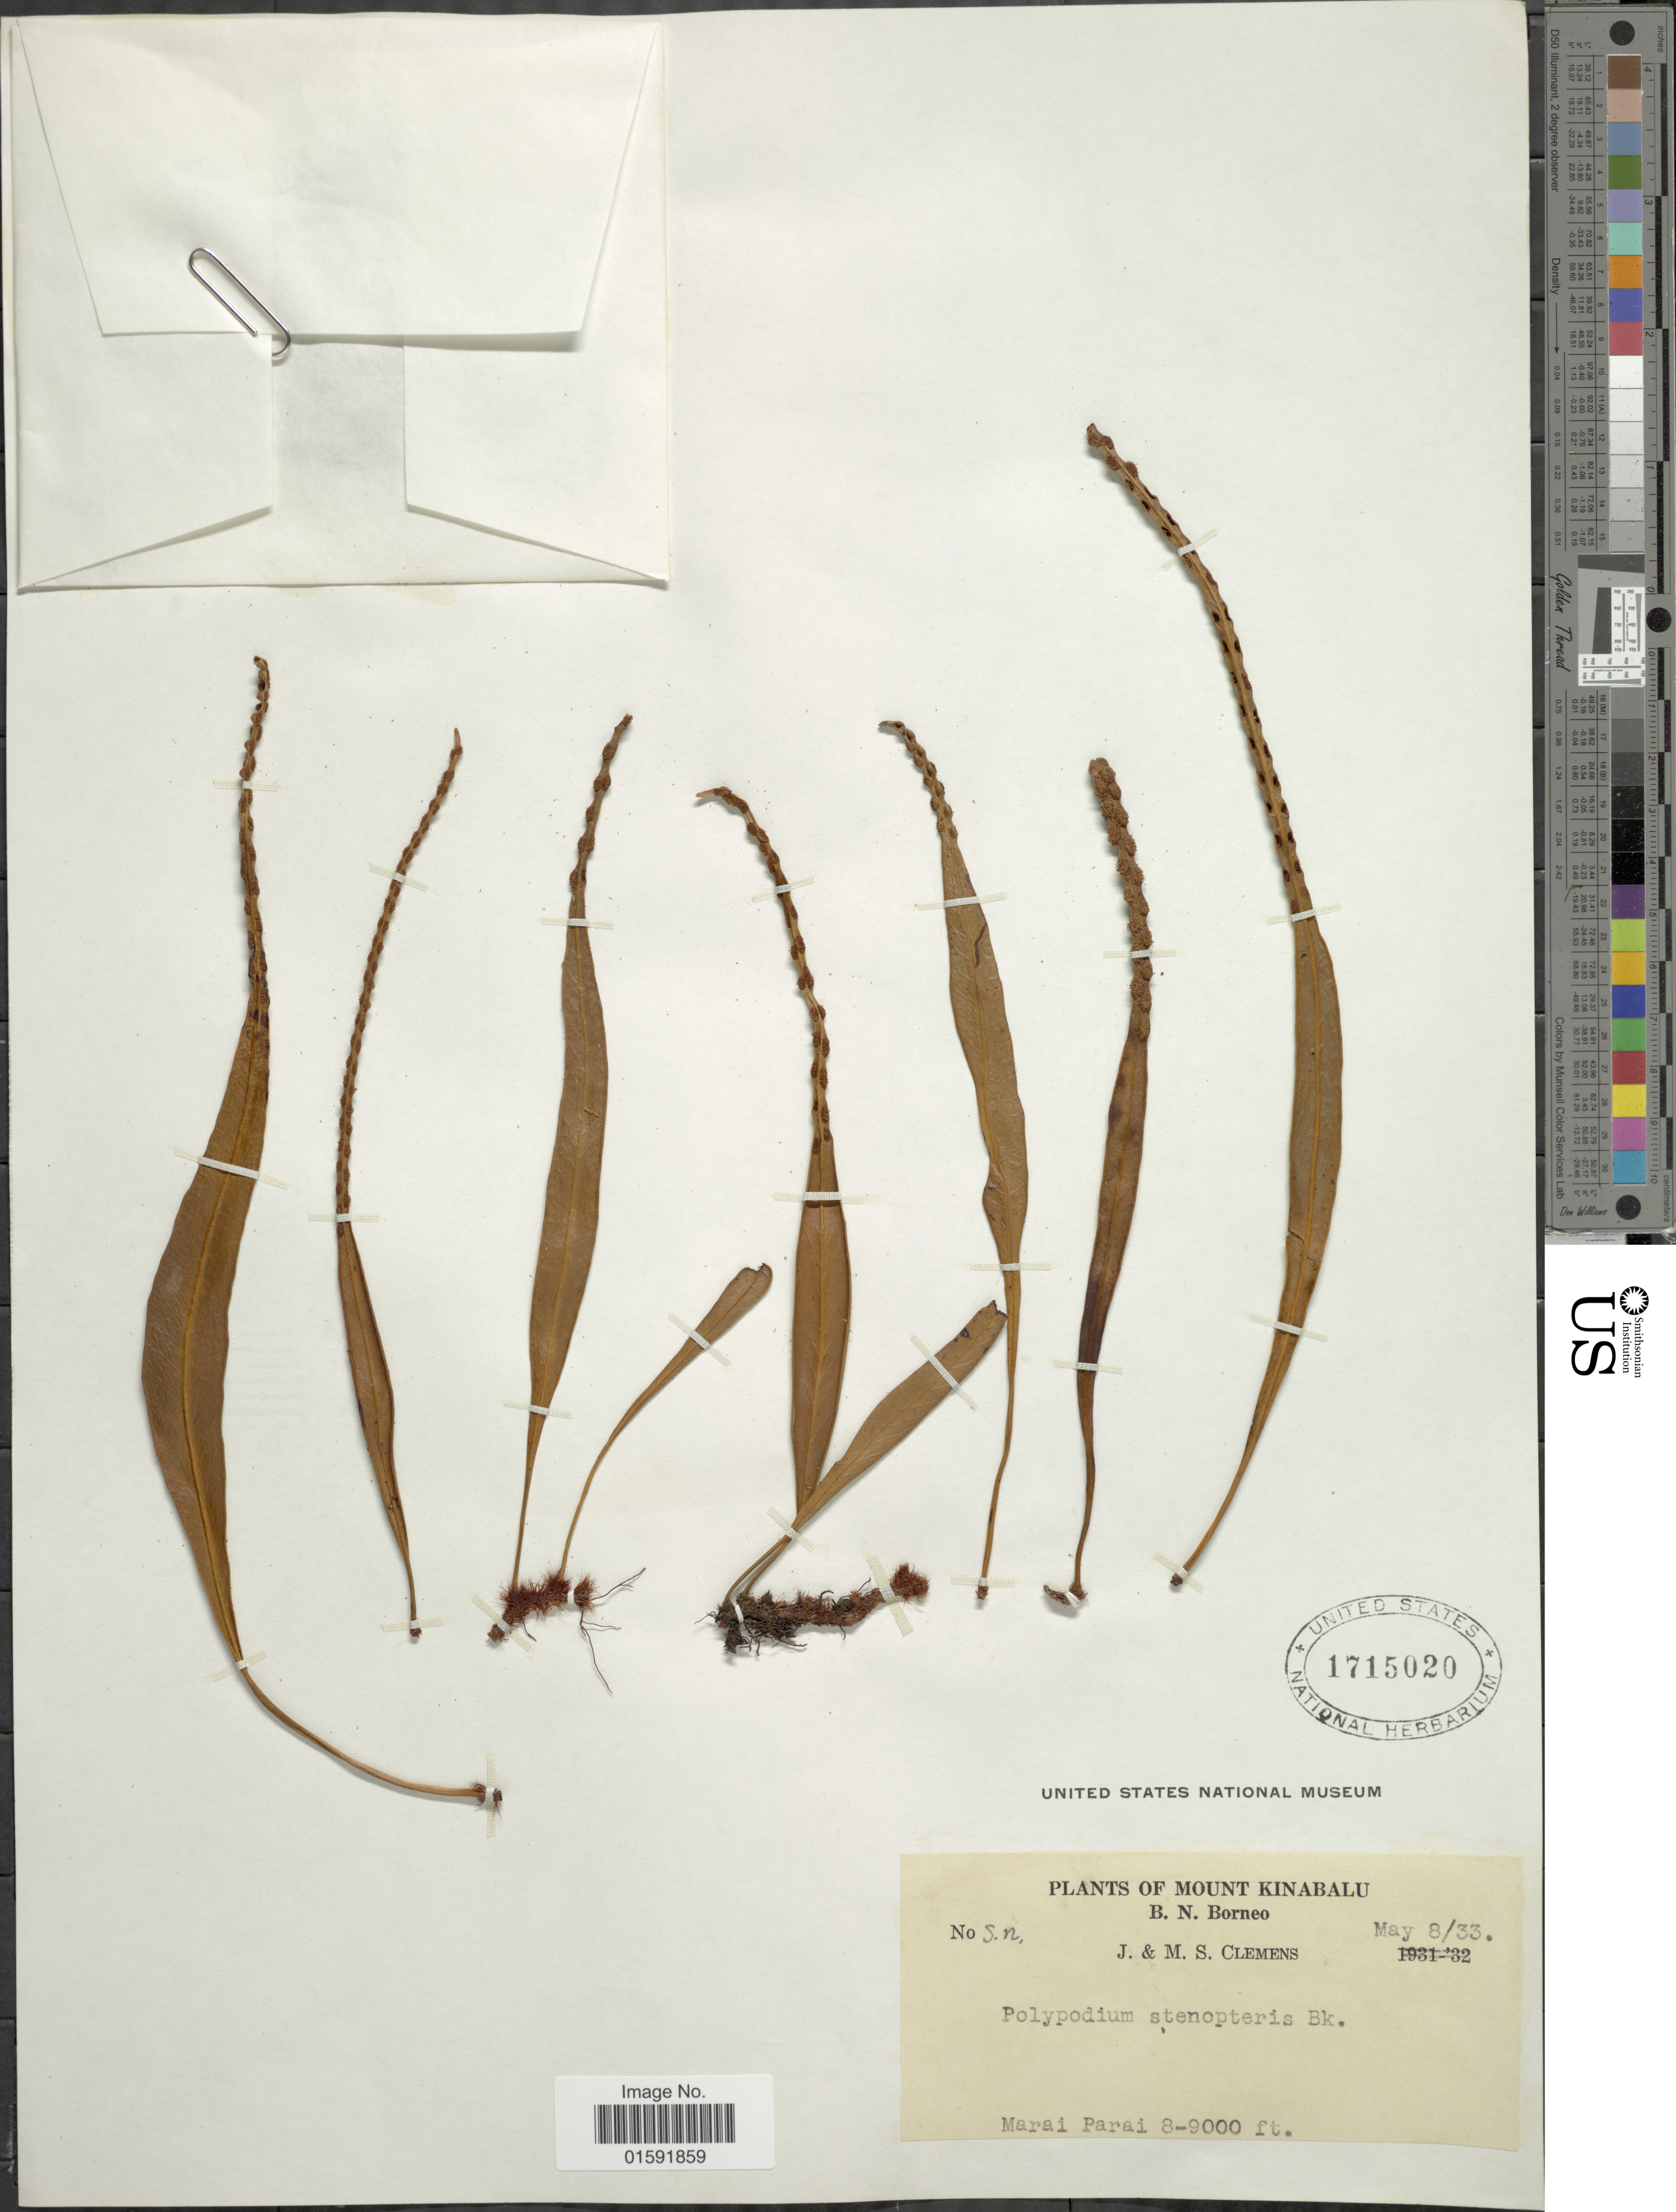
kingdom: Plantae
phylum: Tracheophyta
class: Polypodiopsida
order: Polypodiales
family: Polypodiaceae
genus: Selliguea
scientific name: Selliguea soridens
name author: (Hook.) Hovenkamp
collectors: J. Clemens & M. S. Clemens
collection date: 1932-05-08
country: Malaysia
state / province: Sabah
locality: Mount Kinabalu, B.N. Borneo, Marai Parai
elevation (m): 2438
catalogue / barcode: US 1715020